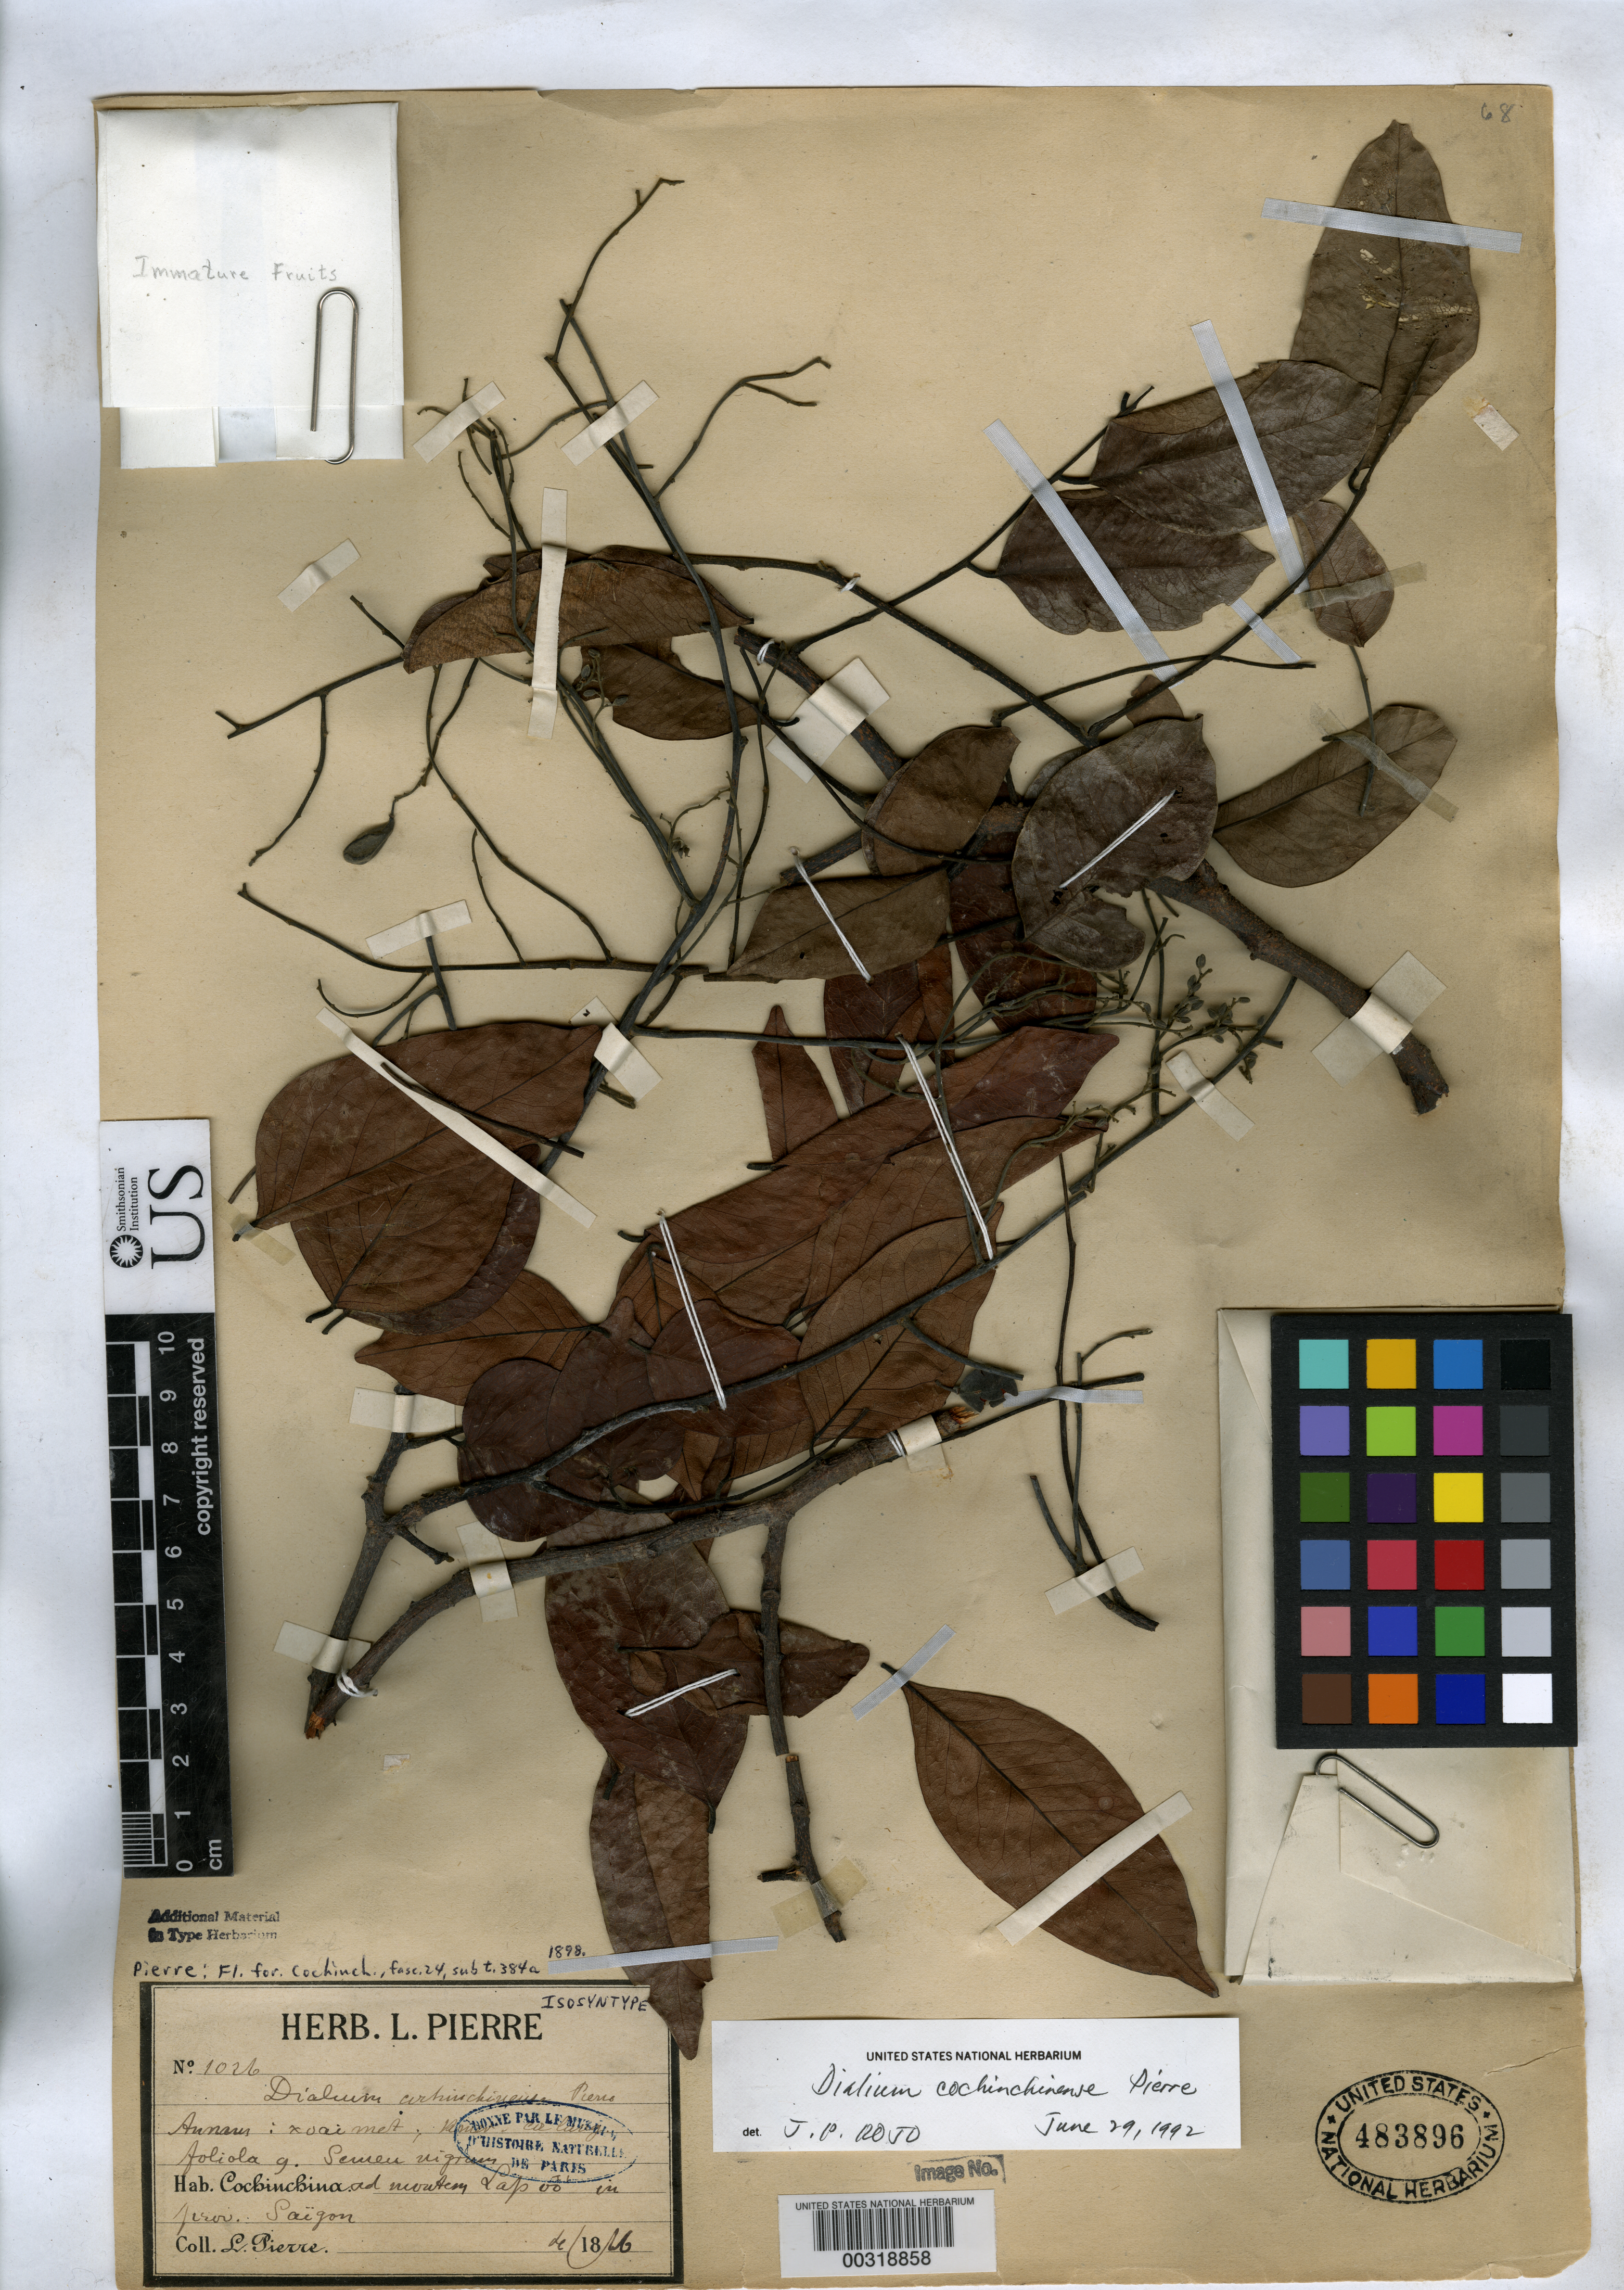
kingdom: Plantae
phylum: Tracheophyta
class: Magnoliopsida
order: Fabales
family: Fabaceae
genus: Dialium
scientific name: Dialium cochinchinense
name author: Pierre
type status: Isosyntype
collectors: J. Pierre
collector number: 1026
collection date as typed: Apr 1866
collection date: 1866-04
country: Vietnam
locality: Cochinchina ad montem Lap vo in prov. Saigon.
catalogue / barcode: US 483896